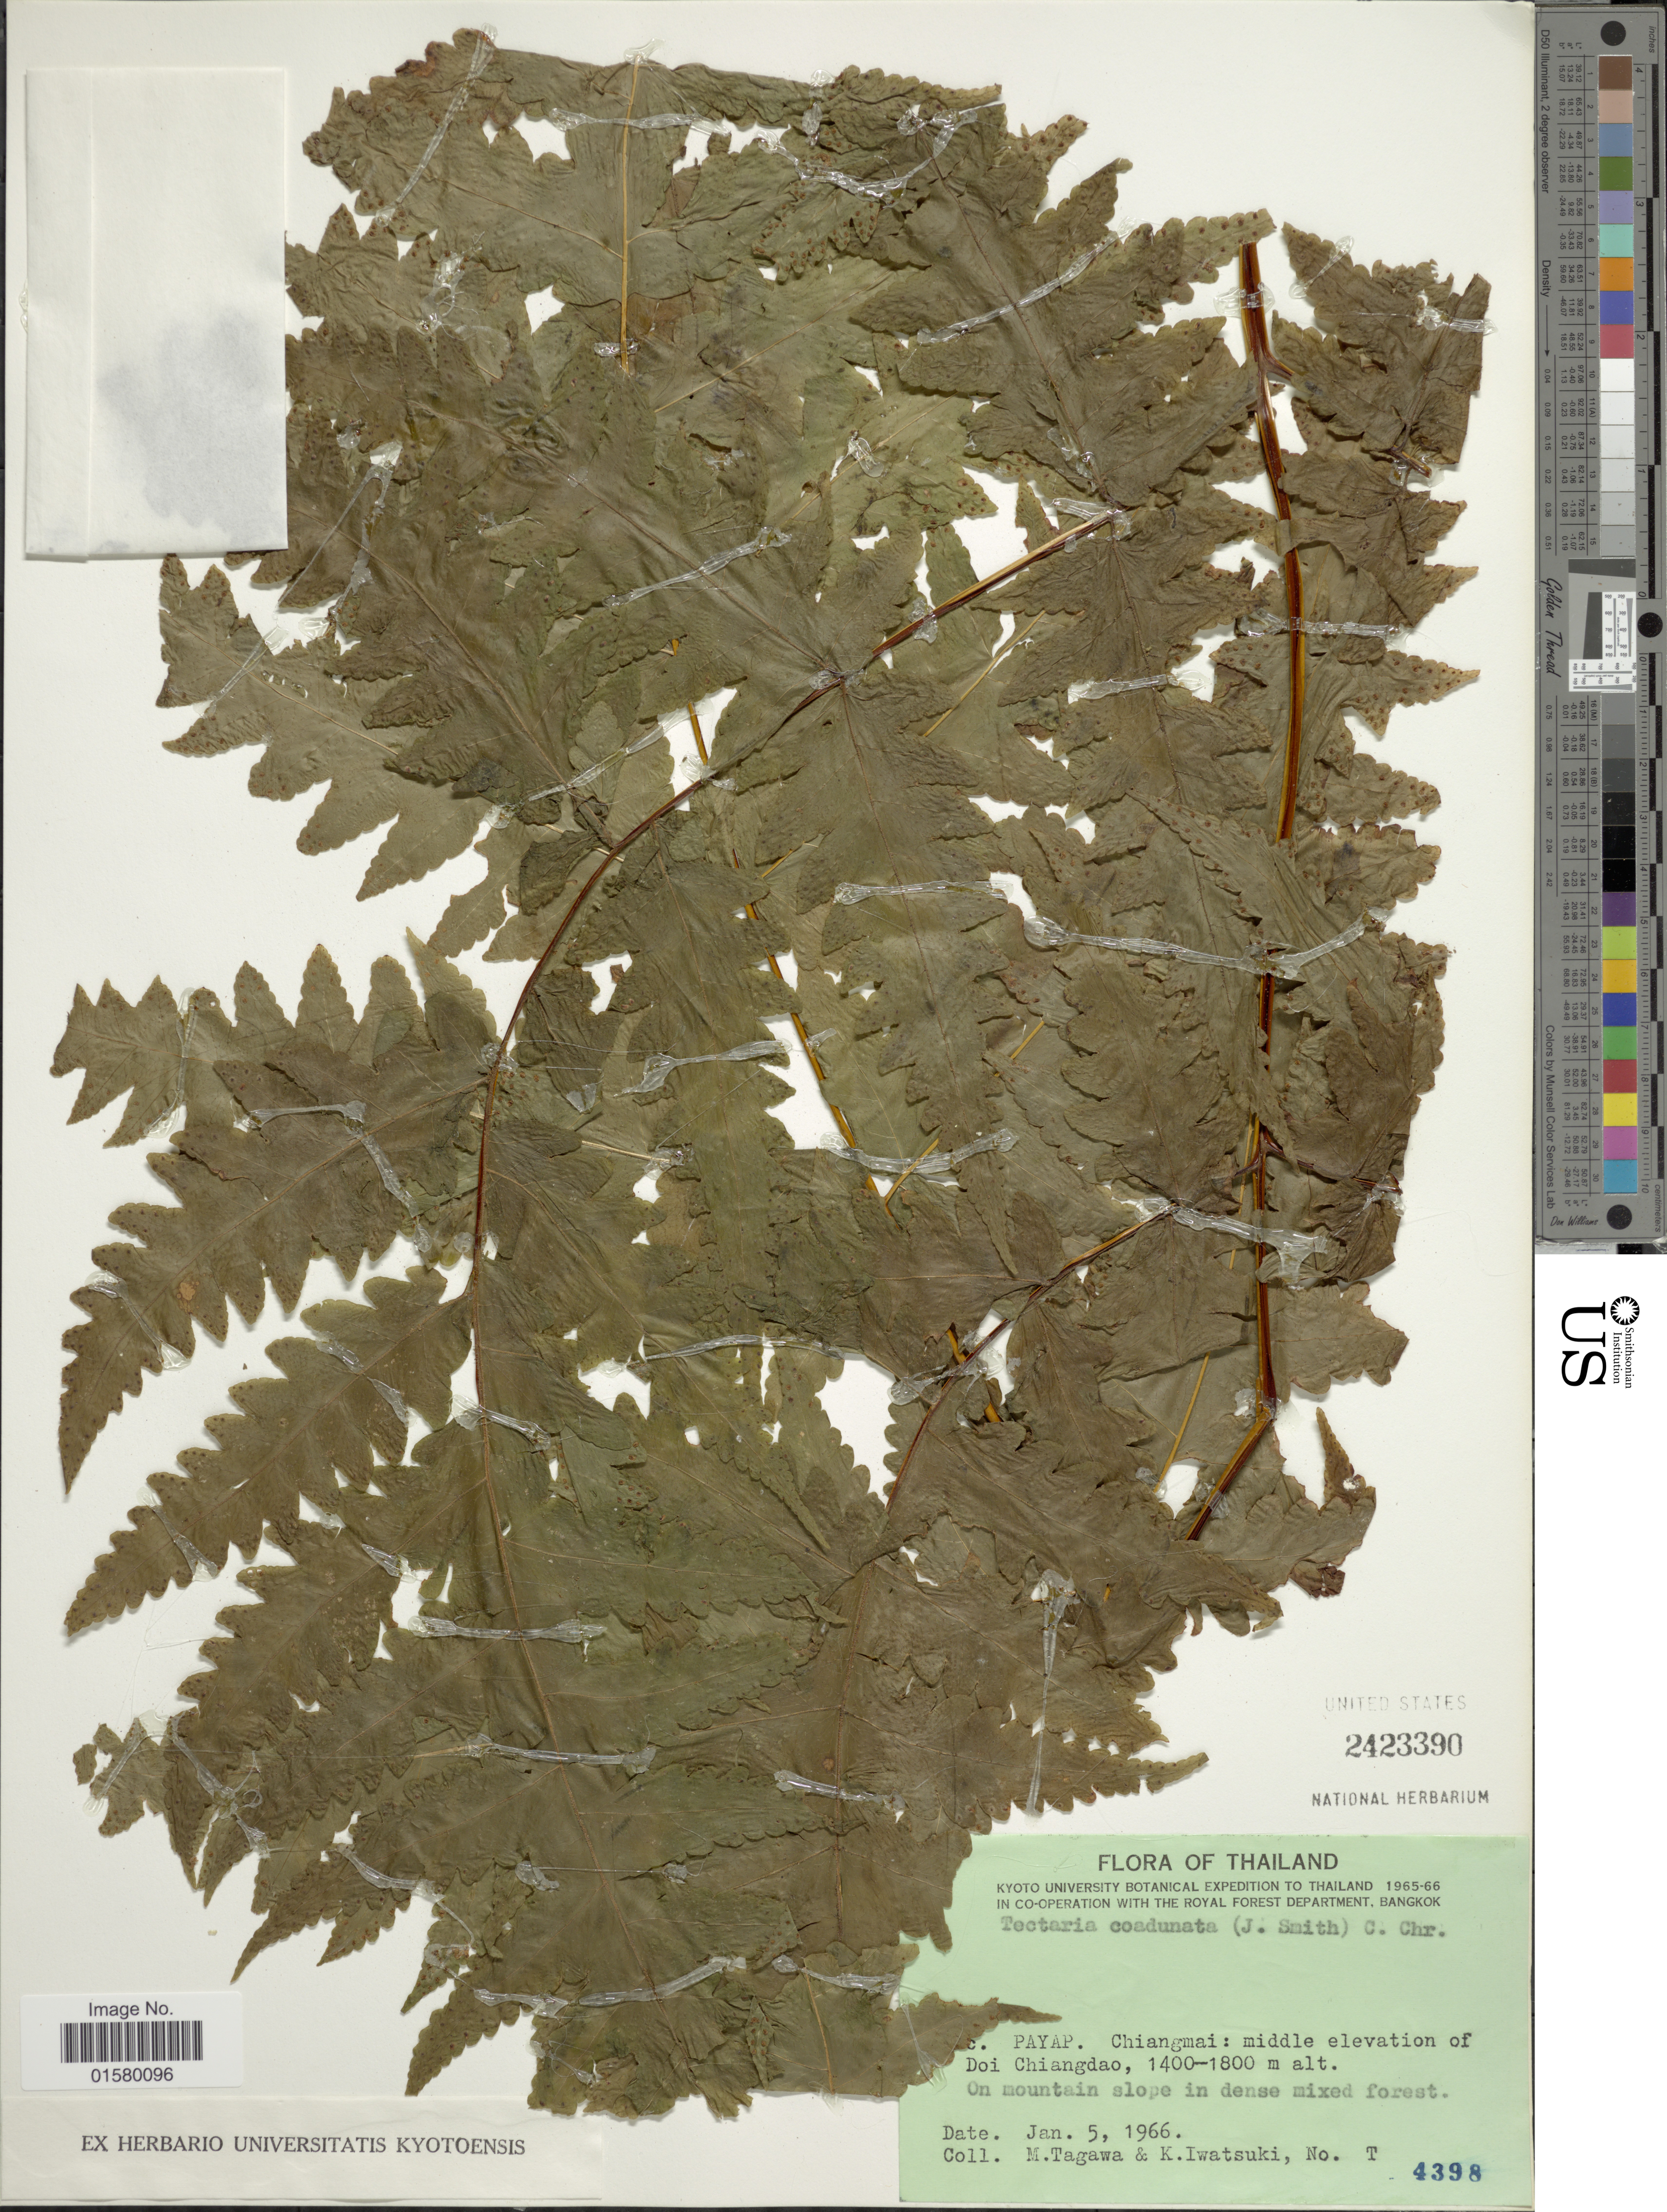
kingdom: Plantae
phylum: Tracheophyta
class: Polypodiopsida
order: Polypodiales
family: Tectariaceae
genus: Tectaria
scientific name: Tectaria coadunata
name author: (J. Sm.) C. Chr.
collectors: M. Tagawa & K. Iwatsuki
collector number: T4398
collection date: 1966-01-05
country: Thailand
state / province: Chiang Mai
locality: Payap, Chiangmai: middle elevation of Doi Chiangdao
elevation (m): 1400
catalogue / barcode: US 2423390